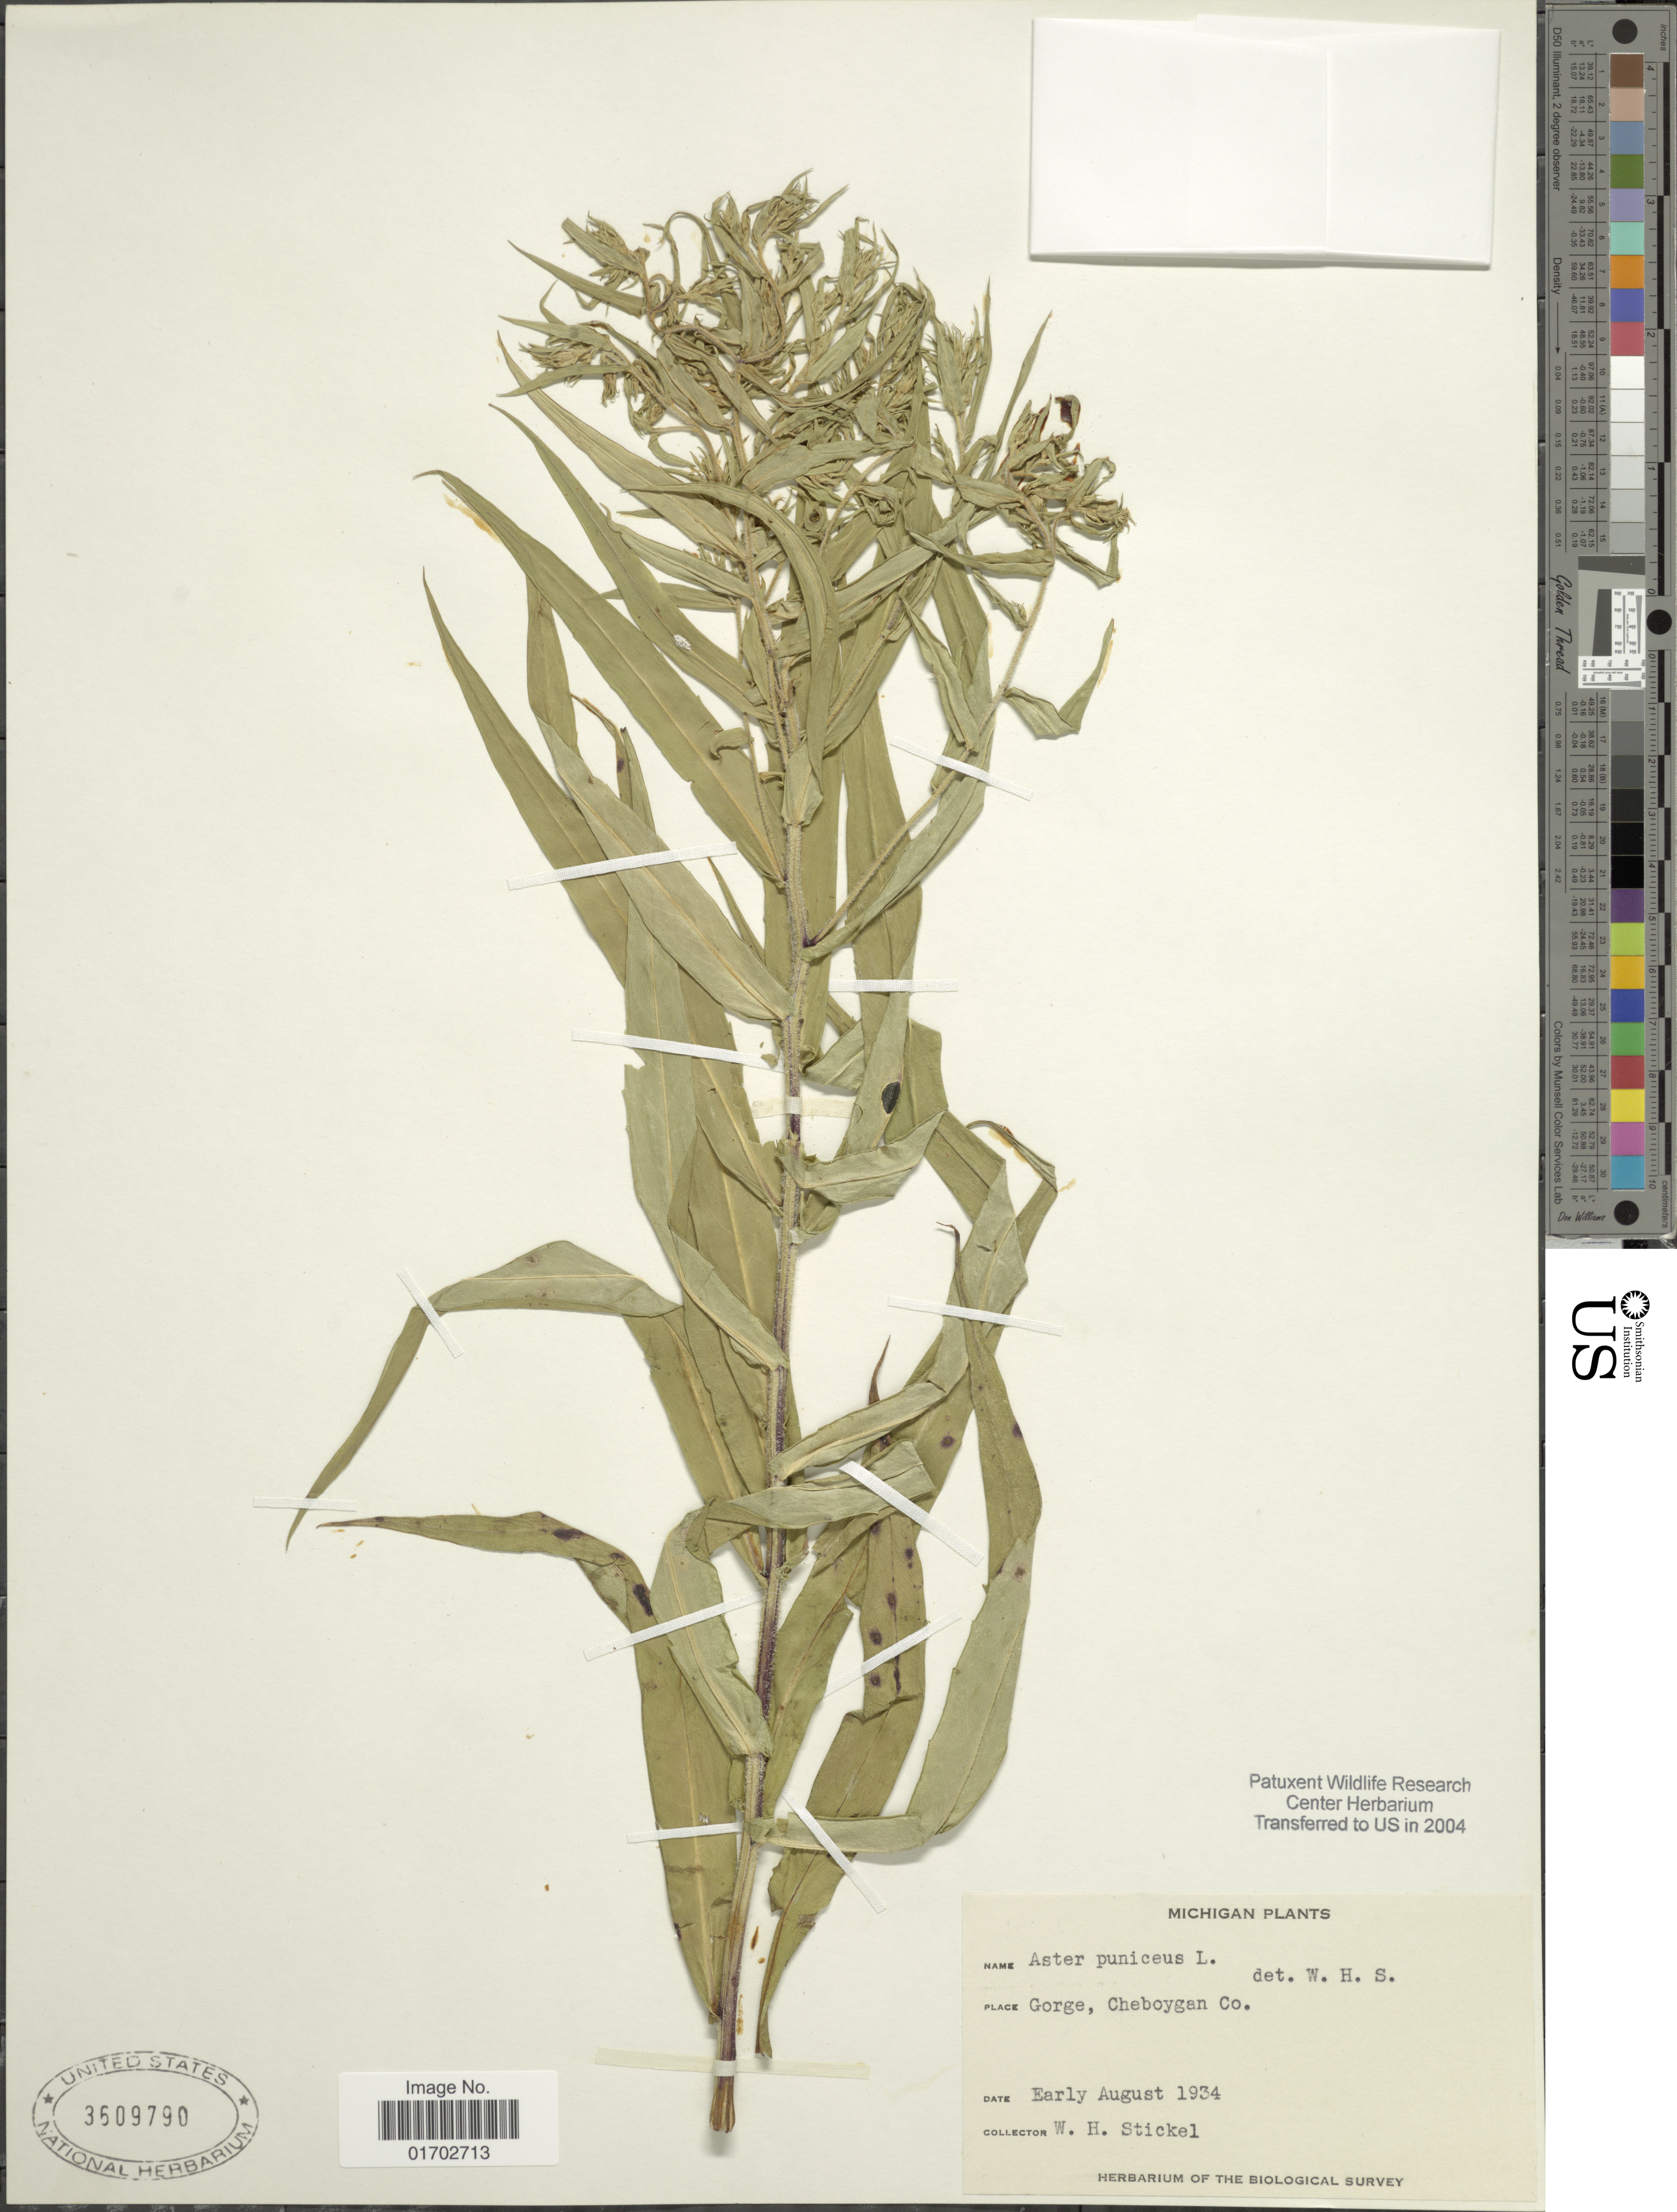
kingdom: Plantae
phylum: Tracheophyta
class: Magnoliopsida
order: Asterales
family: Asteraceae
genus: Symphyotrichum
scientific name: Symphyotrichum puniceum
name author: (L.) Á. Löve & D. Löve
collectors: W. Stickel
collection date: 1934-08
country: United States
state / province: Michigan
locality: Gorge, Cheboygan Co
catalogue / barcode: US 3609790